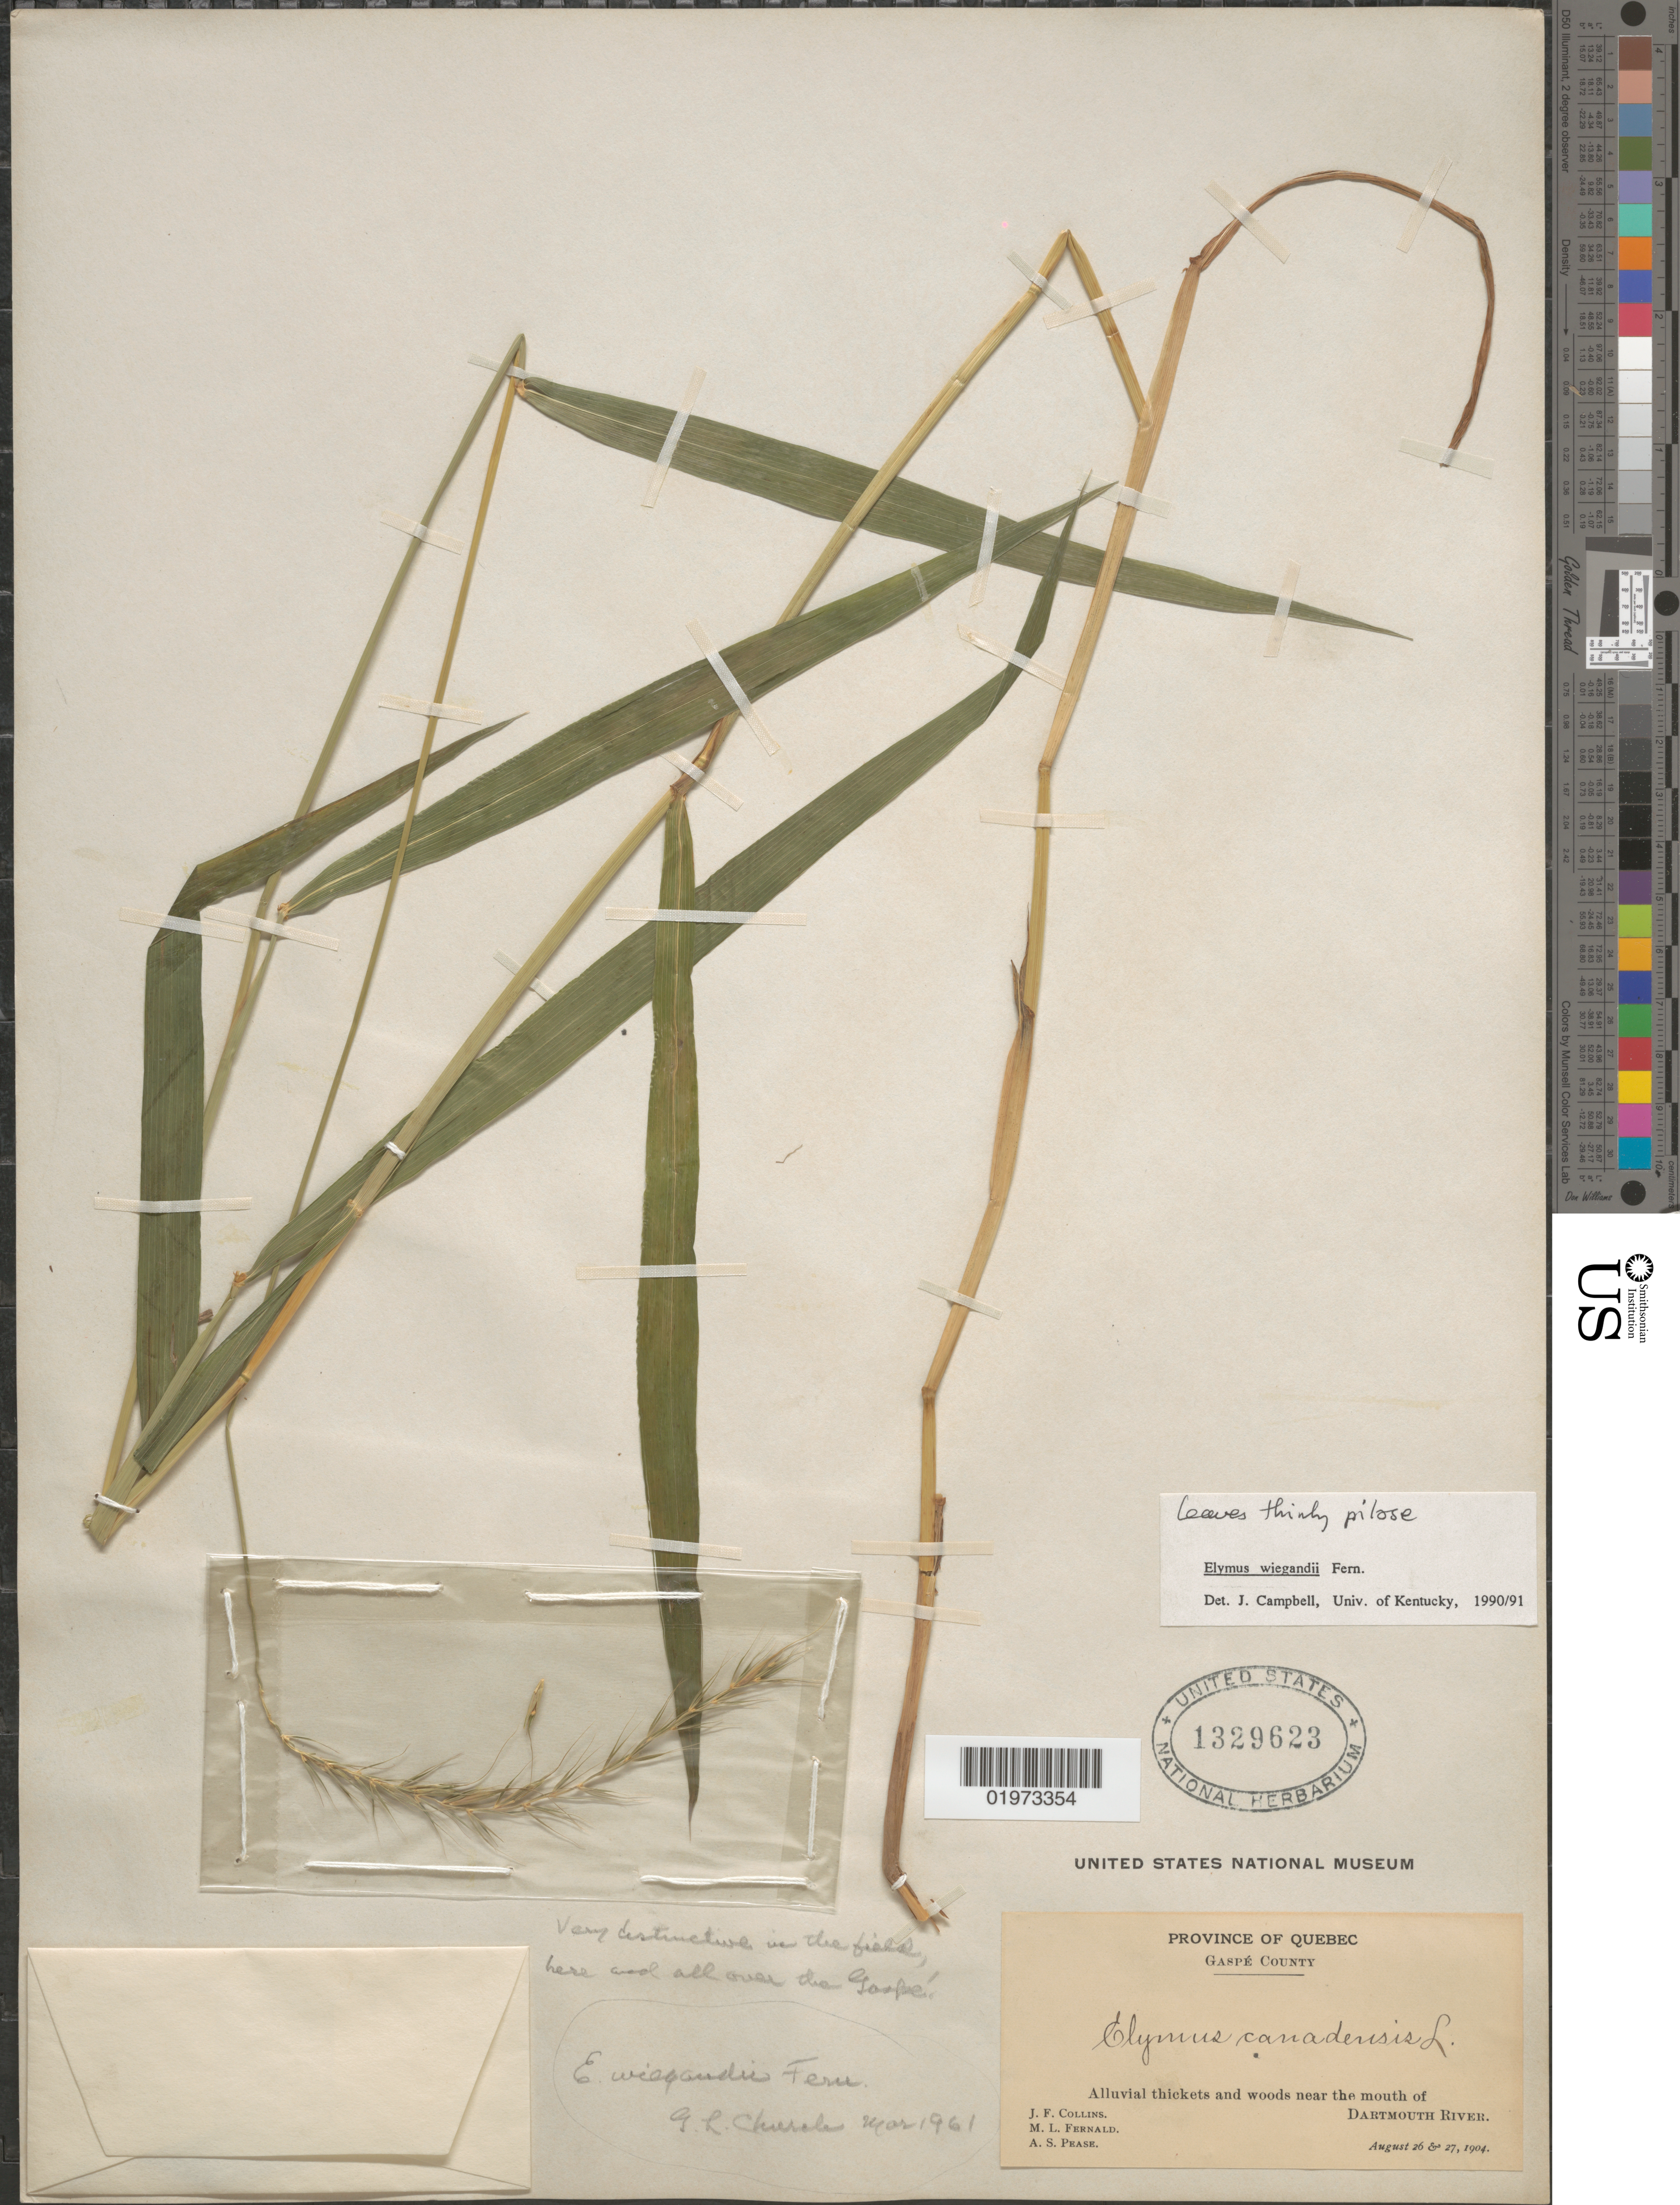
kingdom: Plantae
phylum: Tracheophyta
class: Liliopsida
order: Poales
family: Poaceae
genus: Elymus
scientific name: Elymus wiegandii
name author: Fernald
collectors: J. Collins, M. L. Fernald & A. S. Pease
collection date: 1904-08-26/1904-08-27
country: Canada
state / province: Quebec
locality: Gaspé County. Alluvial thickets and woods near the mouth of Dartmouth River.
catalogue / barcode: US 1329623